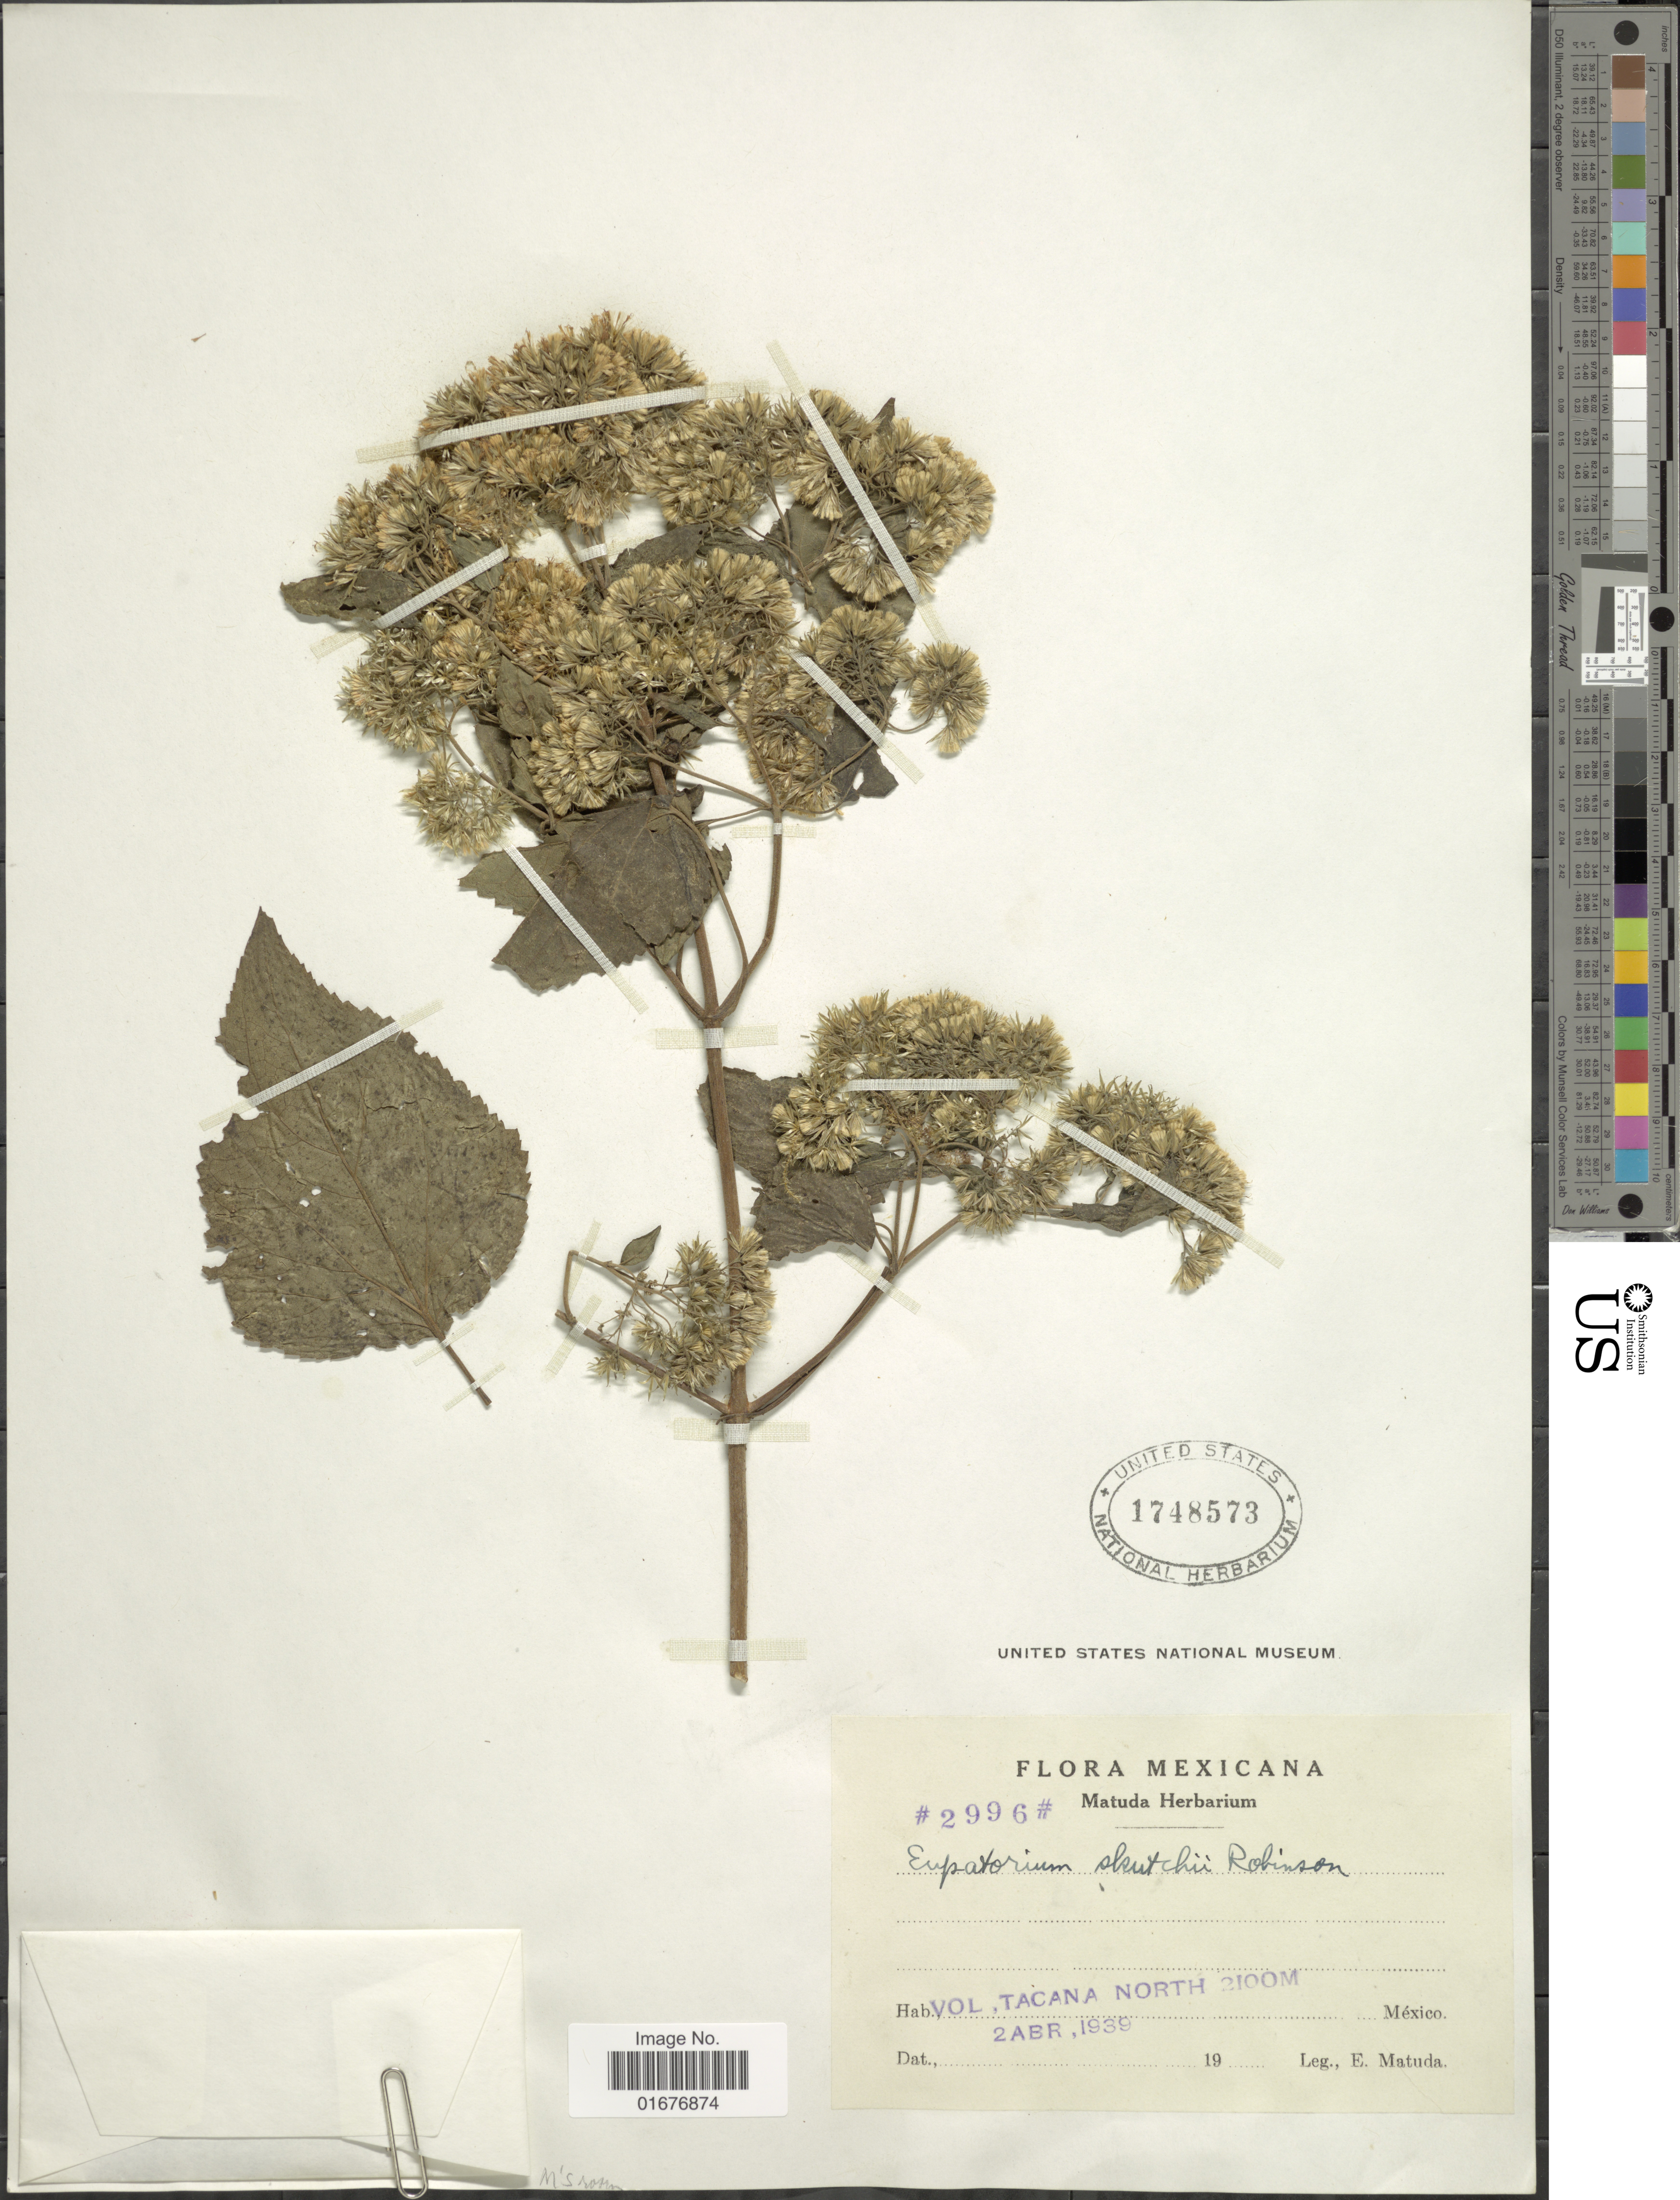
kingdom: Plantae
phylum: Tracheophyta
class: Magnoliopsida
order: Asterales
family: Asteraceae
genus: Ageratina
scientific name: Ageratina skutchii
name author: (B.L. Rob.) R.M. King & H. Rob.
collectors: E. Matuda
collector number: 2996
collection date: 1939-04-02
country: Mexico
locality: Vol, Tacana North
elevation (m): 2100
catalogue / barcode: US 1748573